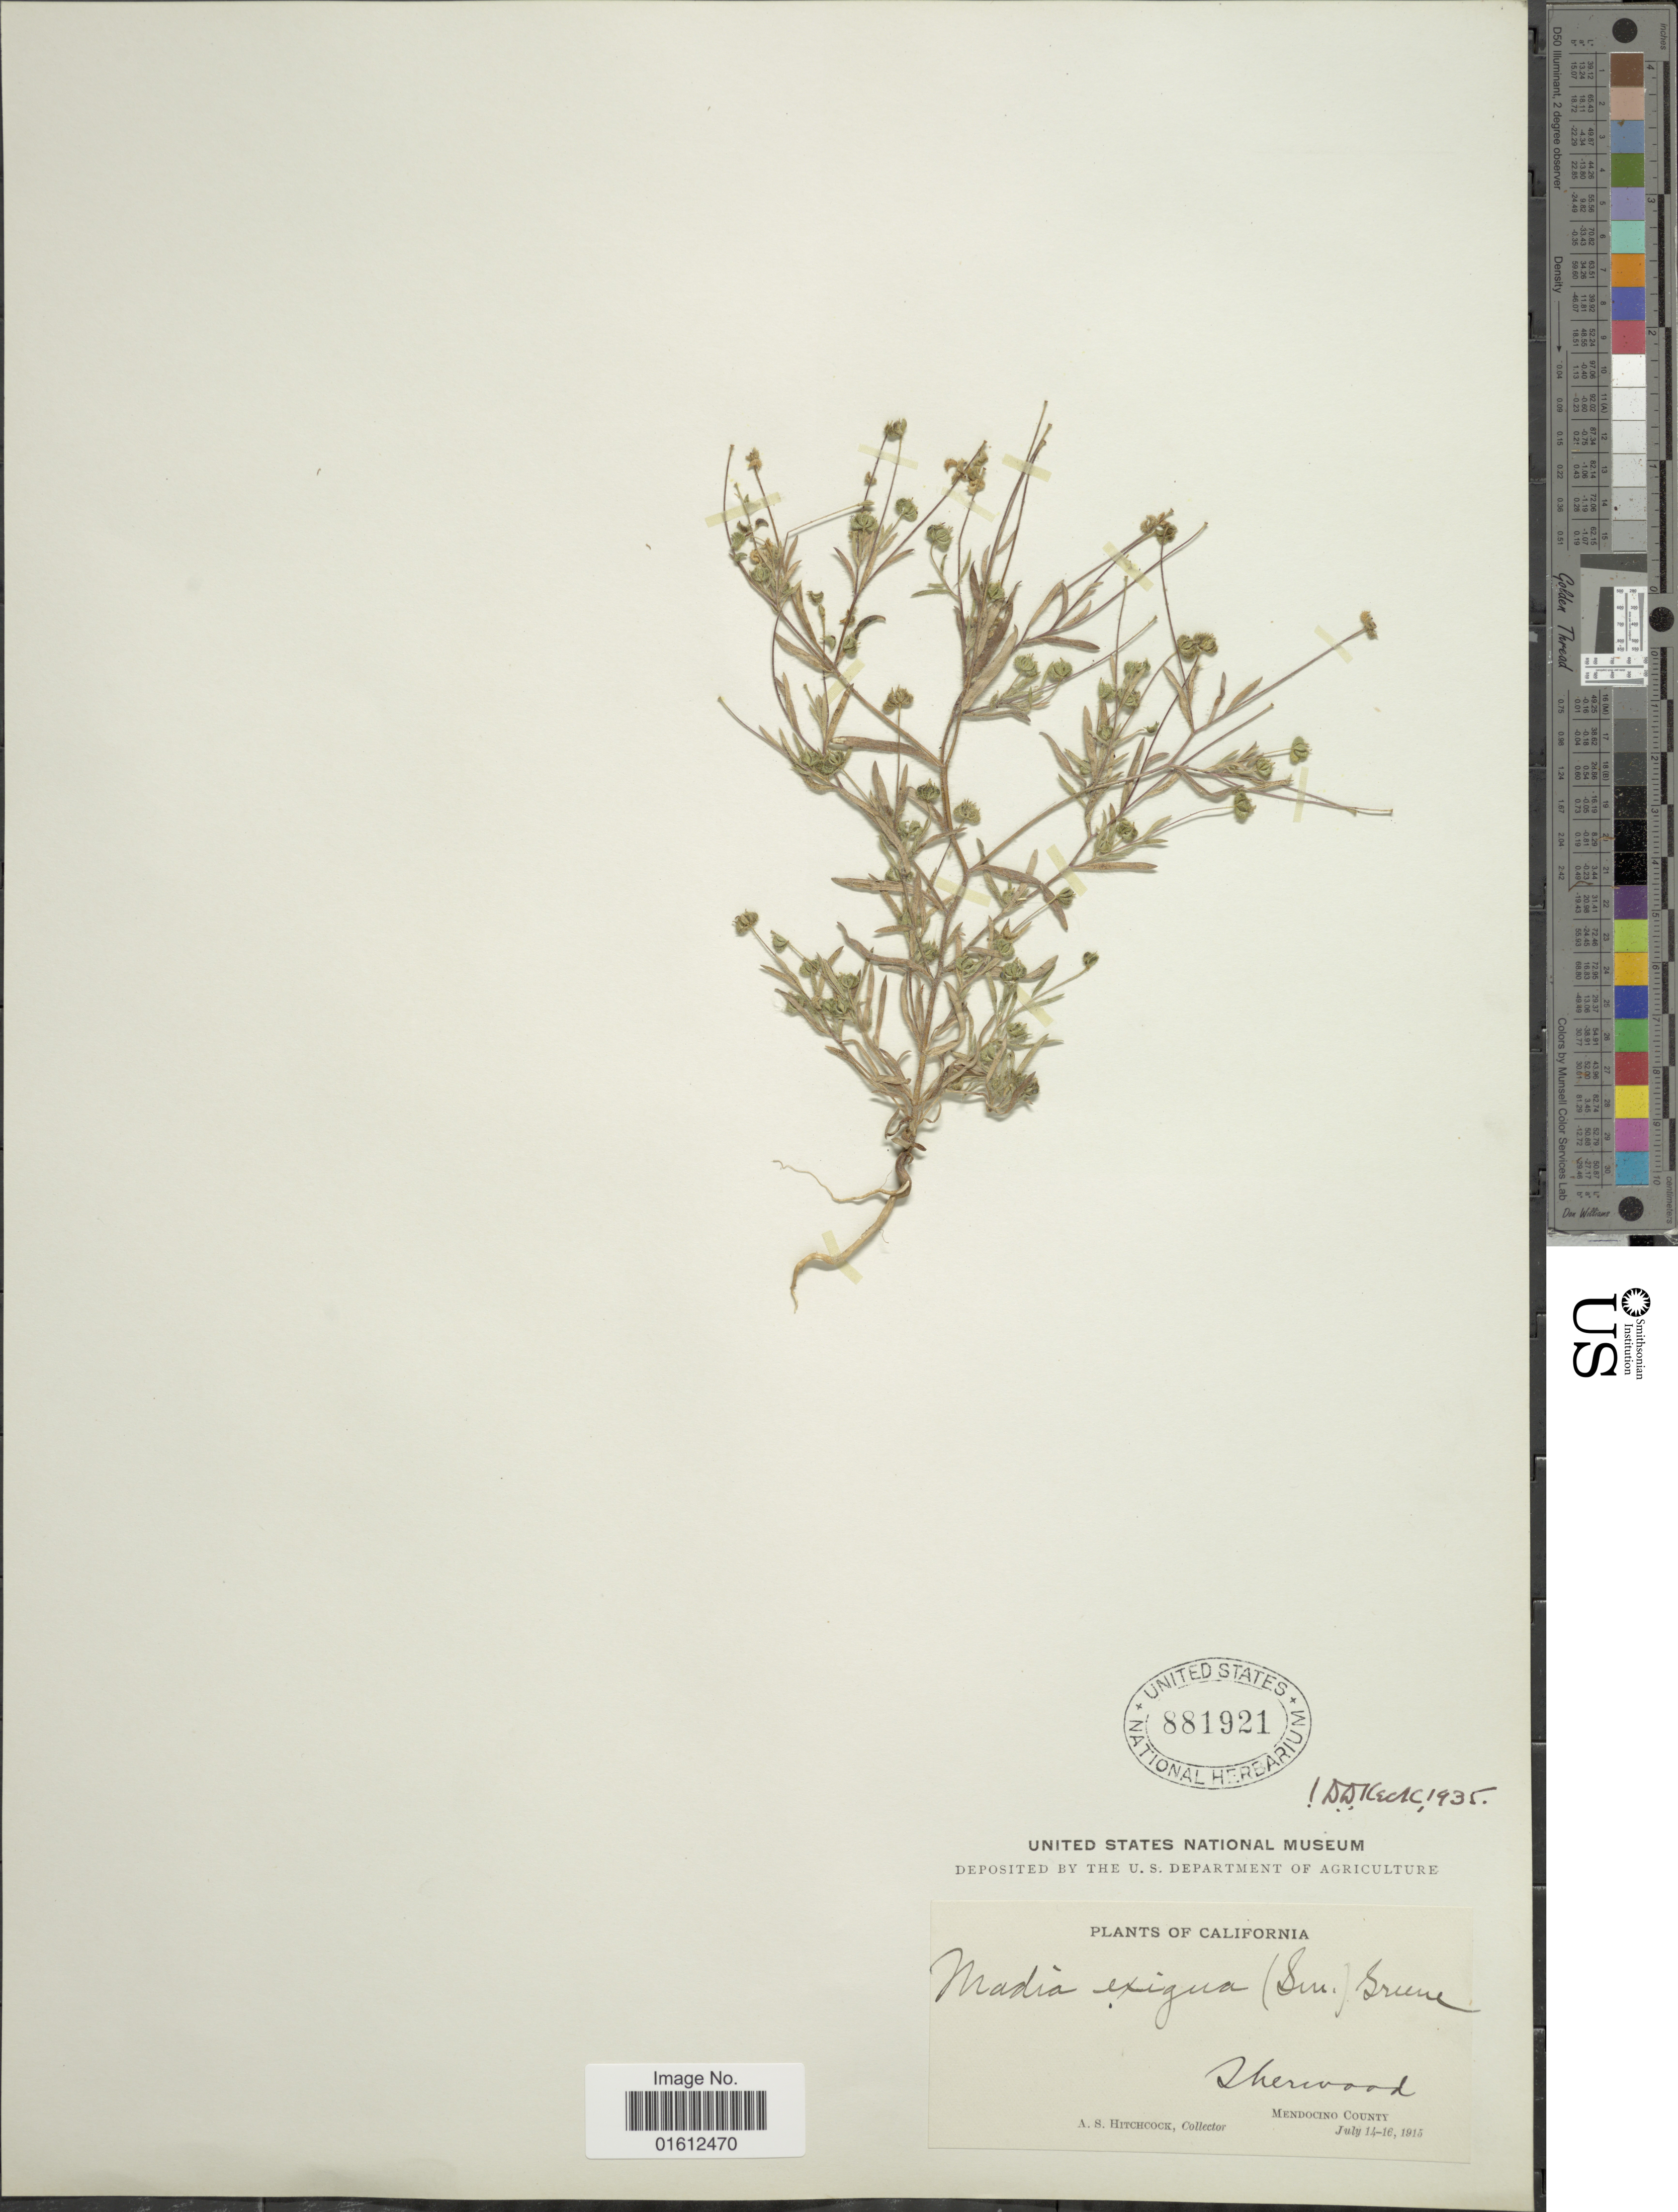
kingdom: Plantae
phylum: Tracheophyta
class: Magnoliopsida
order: Asterales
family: Asteraceae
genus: Madia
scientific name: Madia exigua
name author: (Sm.) A. Gray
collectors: A. S. Hitchcock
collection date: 1915-07-14/1915-07-16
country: United States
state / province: California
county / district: Mendocino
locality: Sherwood. Mendocino County.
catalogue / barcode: US 881921